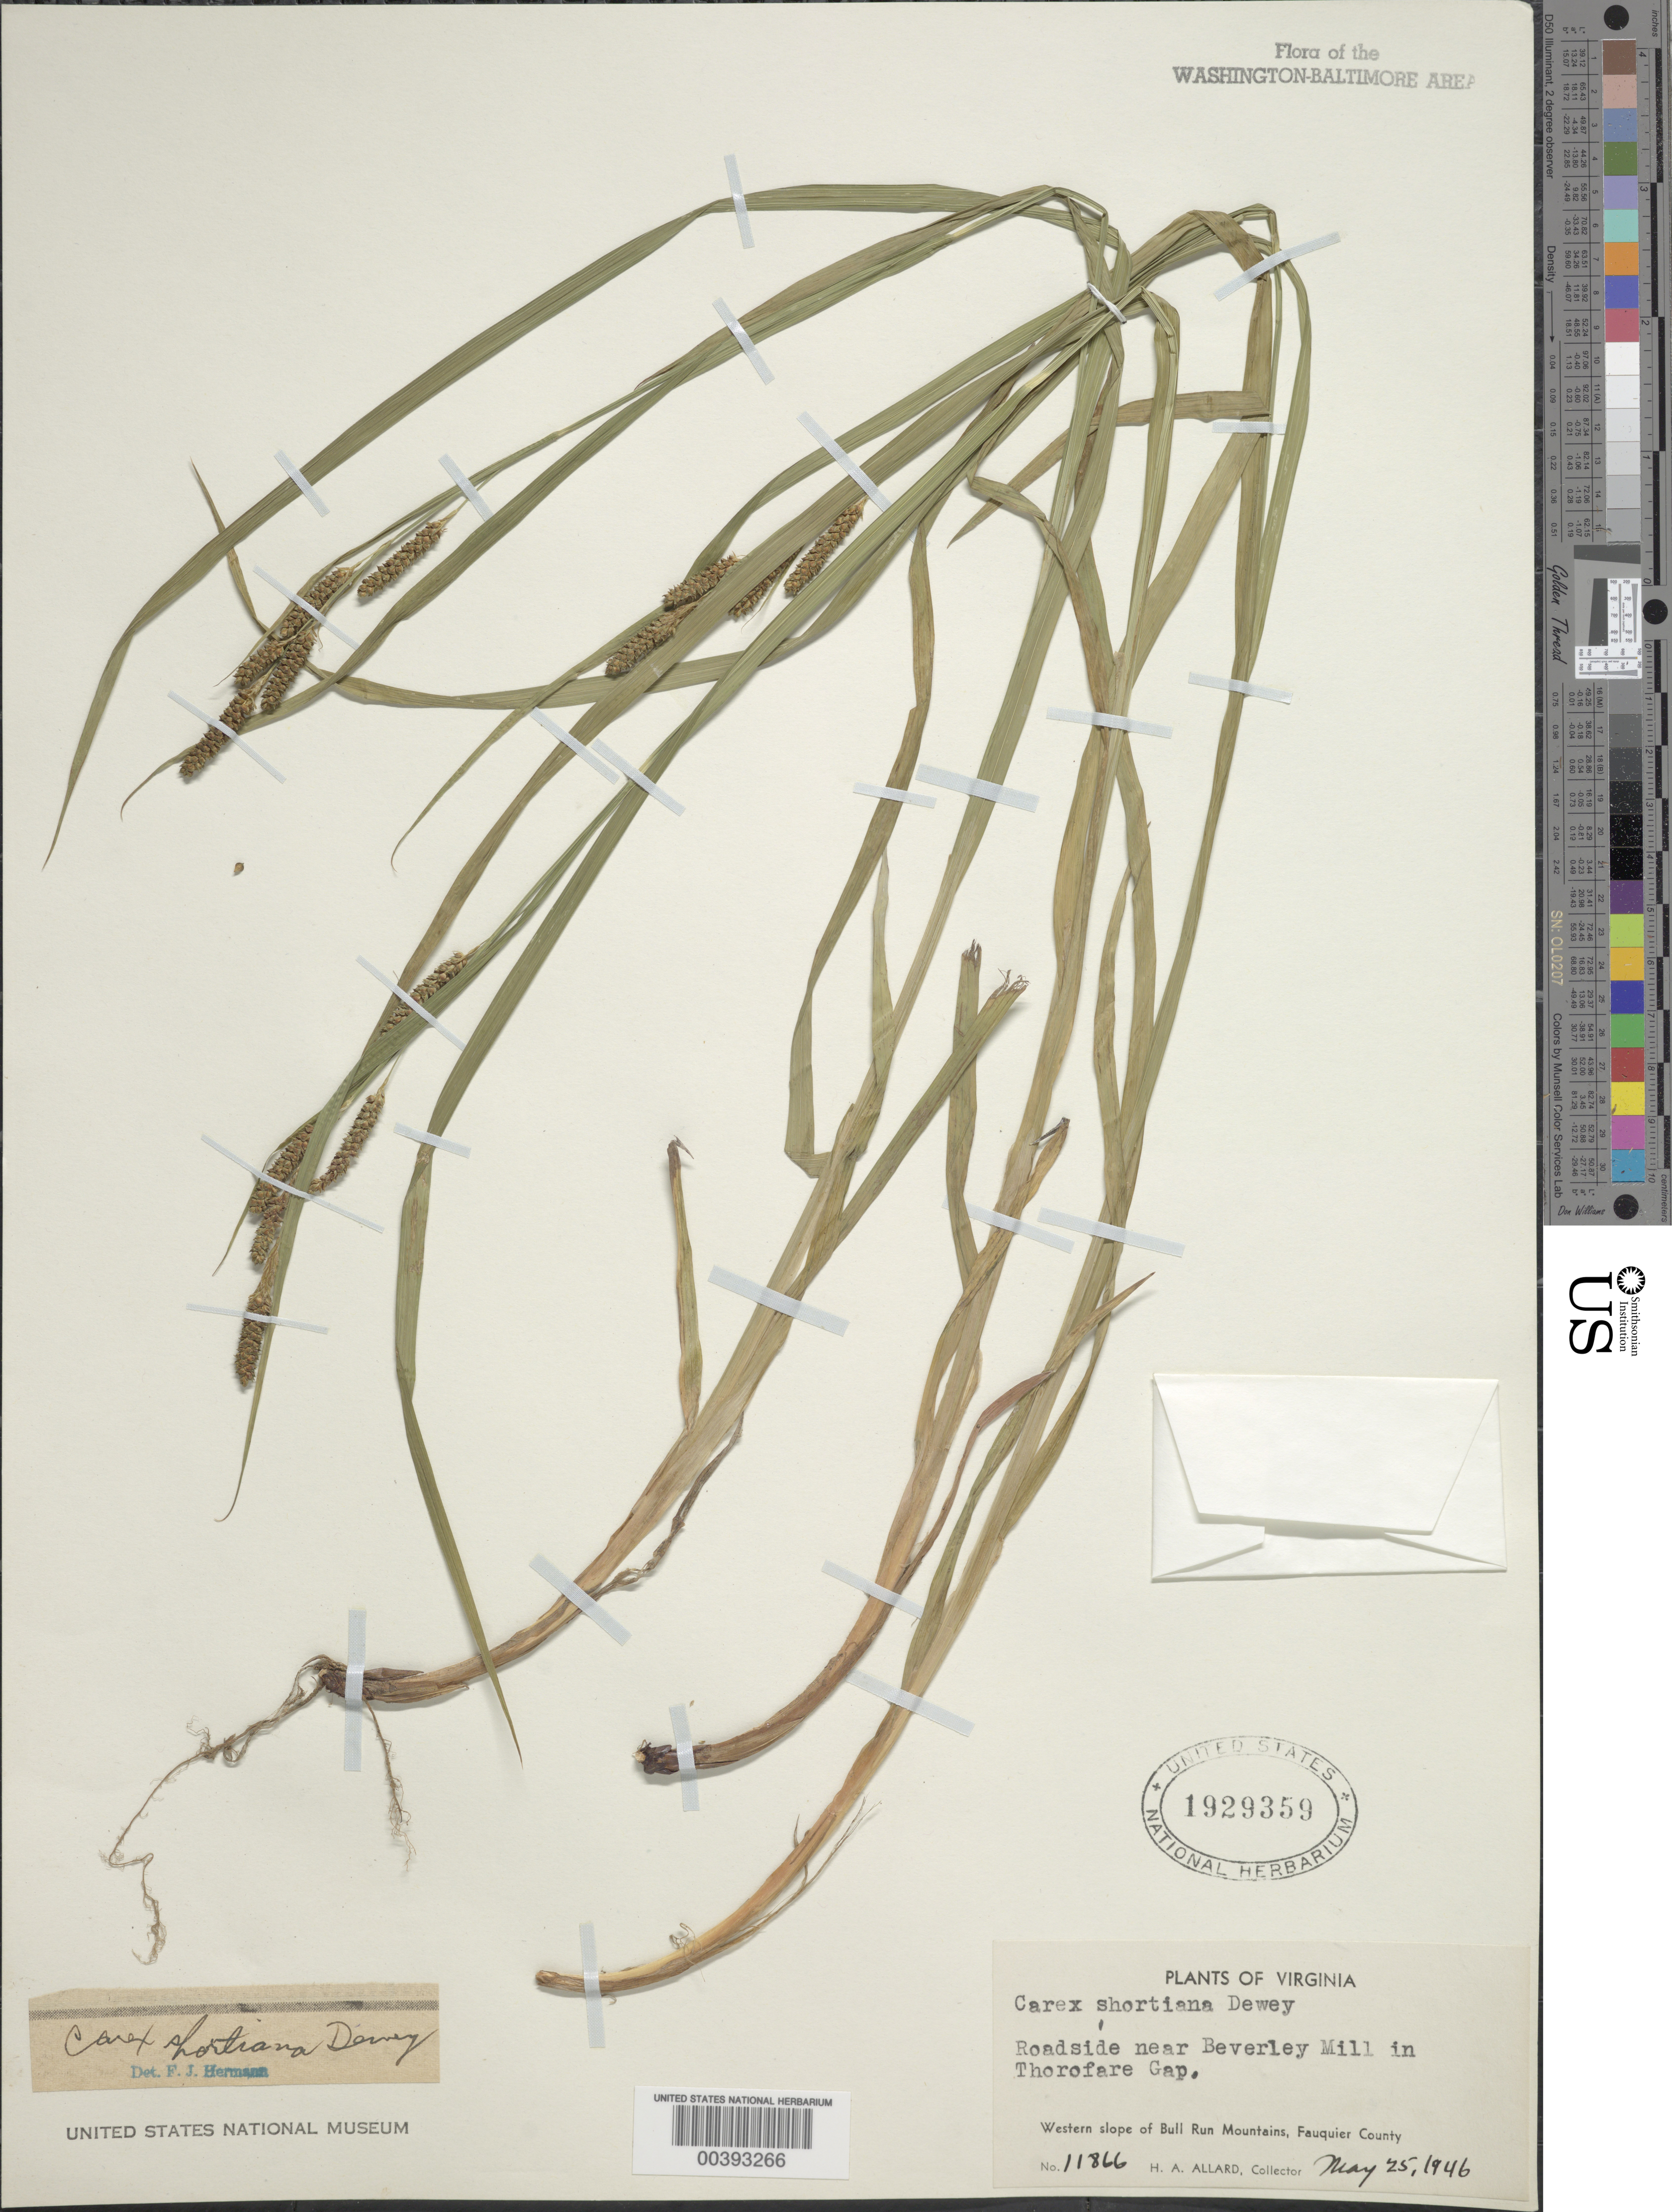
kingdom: Plantae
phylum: Tracheophyta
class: Liliopsida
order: Poales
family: Cyperaceae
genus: Carex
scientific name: Carex shortiana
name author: Dewey & Torr.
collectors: H. A. Allard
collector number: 11866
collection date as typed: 25 May 1946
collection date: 1946-05-25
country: United States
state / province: Virginia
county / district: Fauquier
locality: Beverley Mill, Thorofare Gap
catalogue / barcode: US 1929359